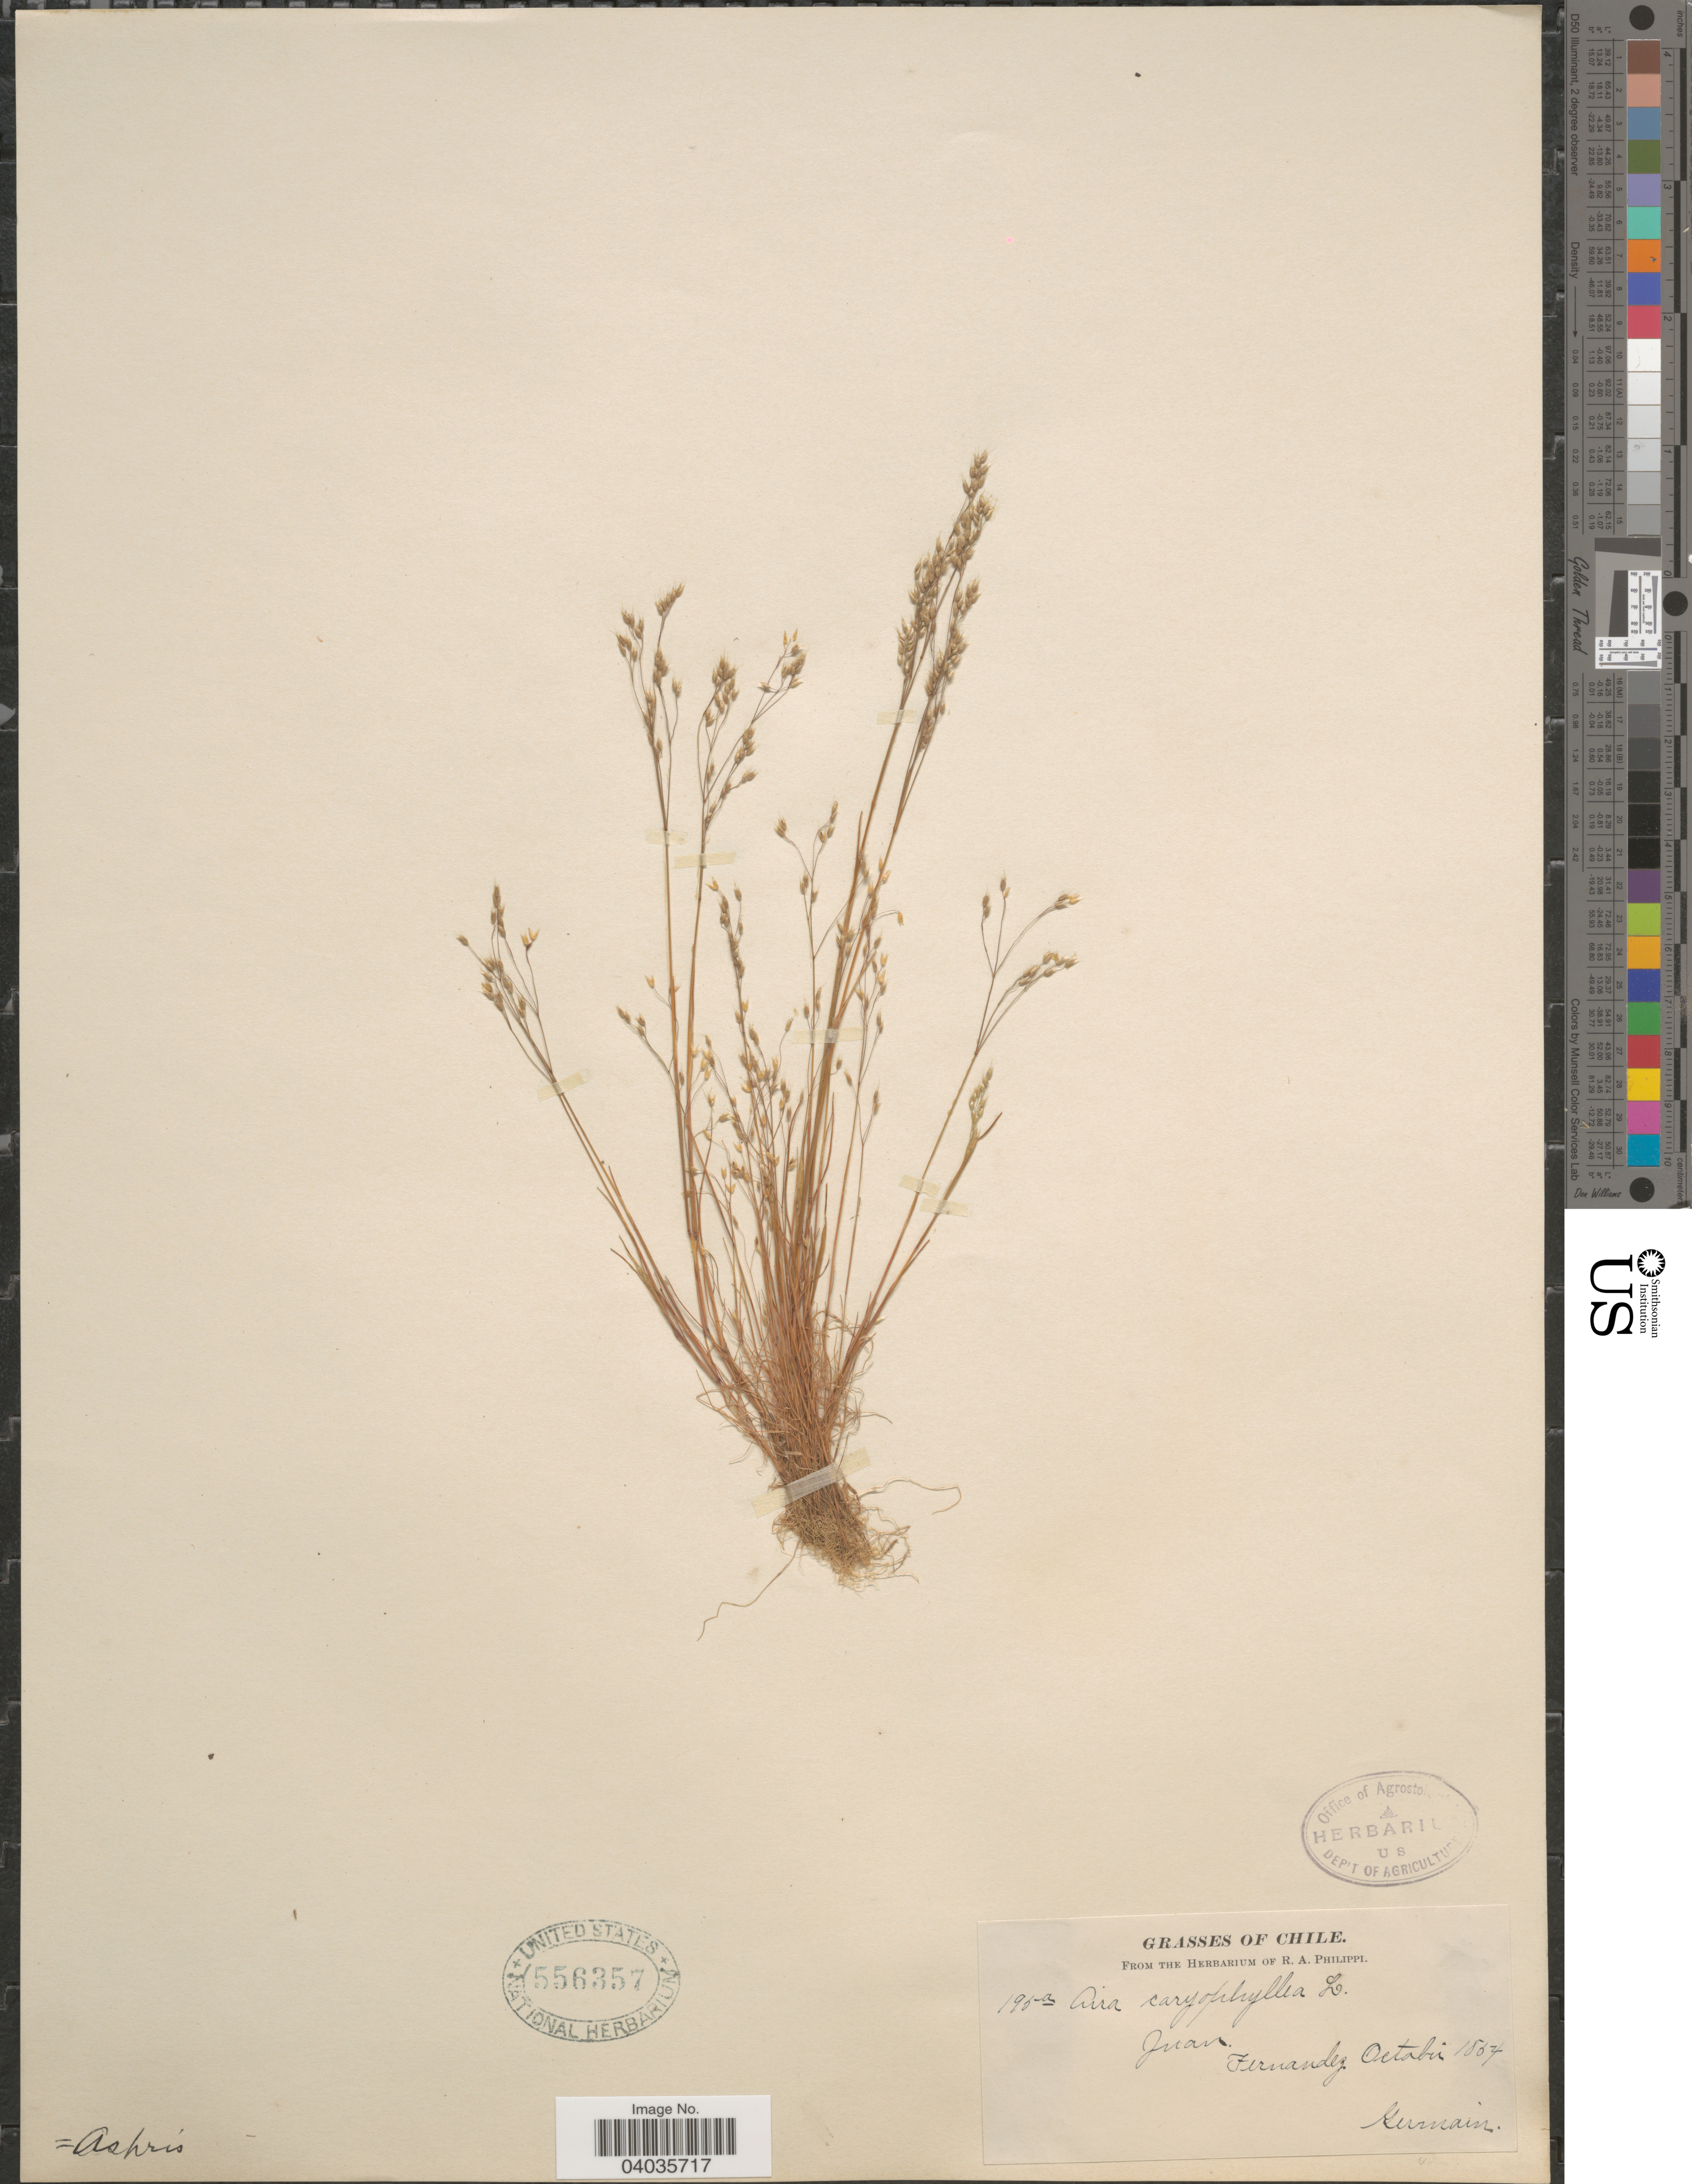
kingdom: Plantae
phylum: Tracheophyta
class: Liliopsida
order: Poales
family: Poaceae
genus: Aira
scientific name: Aira caryophyllea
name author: L.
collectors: -. Germain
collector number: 195a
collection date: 1854-10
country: Chile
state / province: Valparaíso (V)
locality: Juan Fernandez.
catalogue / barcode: US 556357